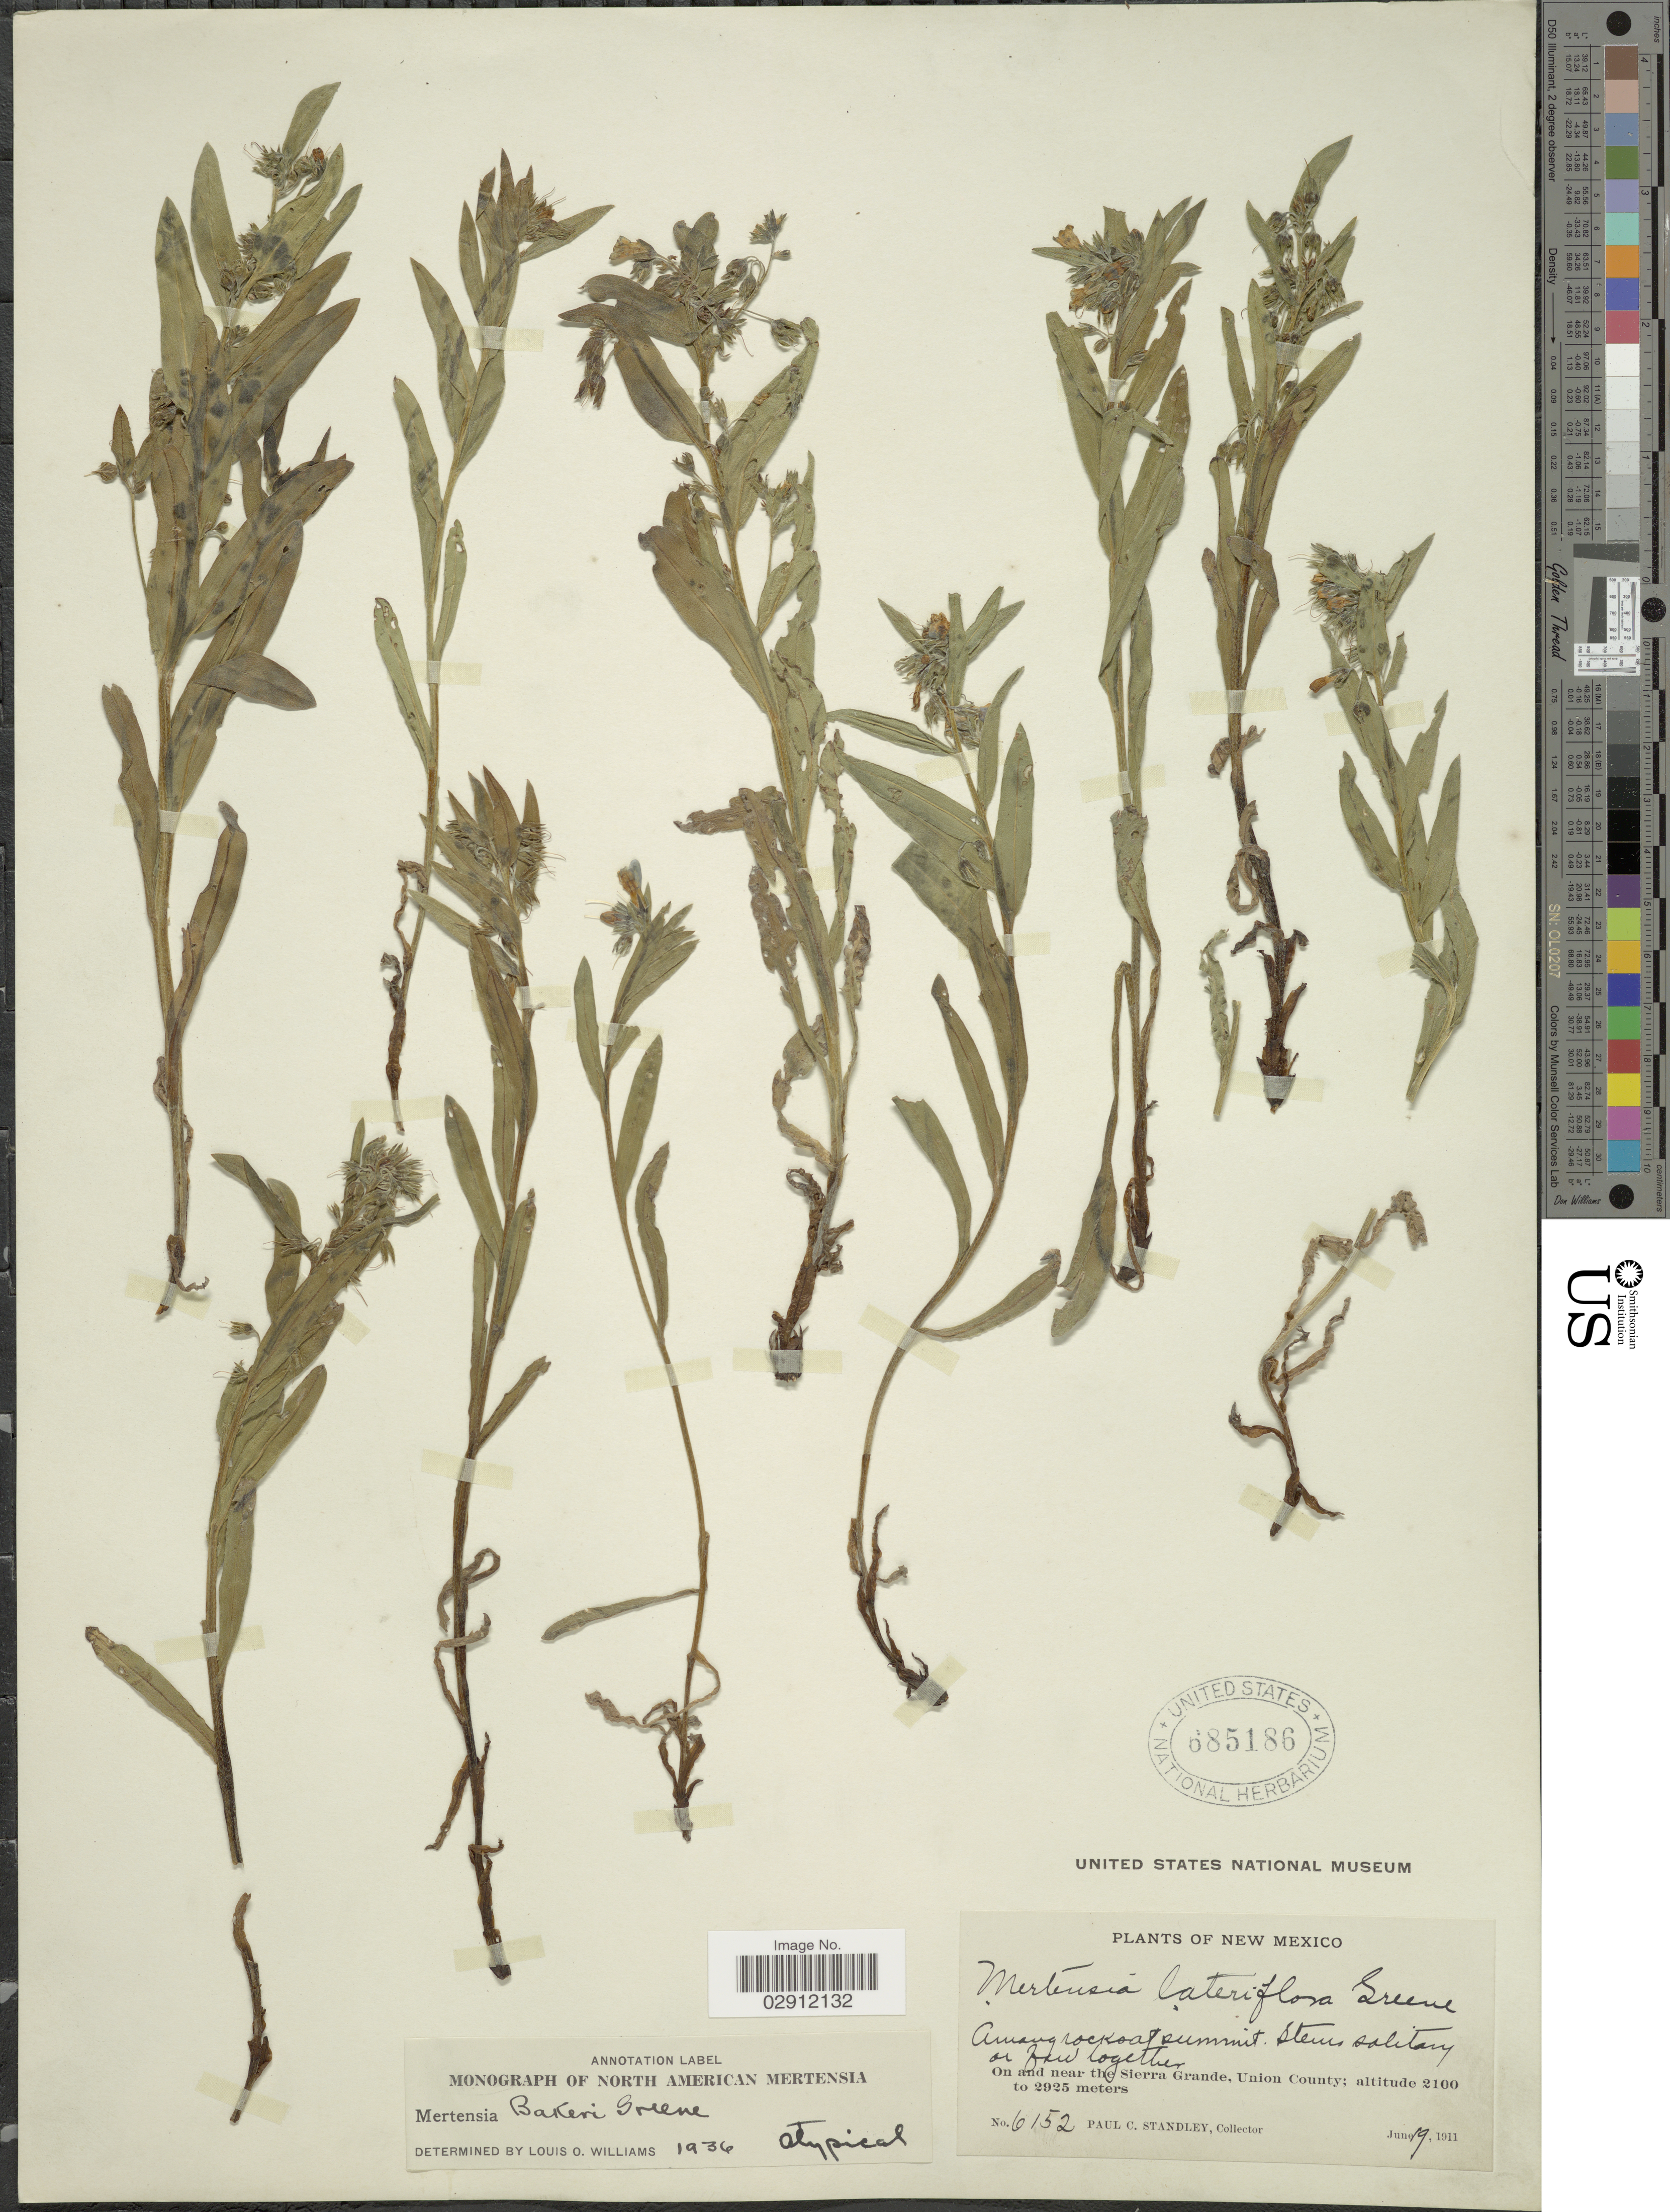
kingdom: Plantae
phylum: Tracheophyta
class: Magnoliopsida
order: Boraginales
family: Boraginaceae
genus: Mertensia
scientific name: Mertensia bakeri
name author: Greene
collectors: P. C. Standley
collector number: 6152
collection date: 1911-06-19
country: United States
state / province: New Mexico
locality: On and near the Sierra Grande, Union County.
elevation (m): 2100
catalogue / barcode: US 685186